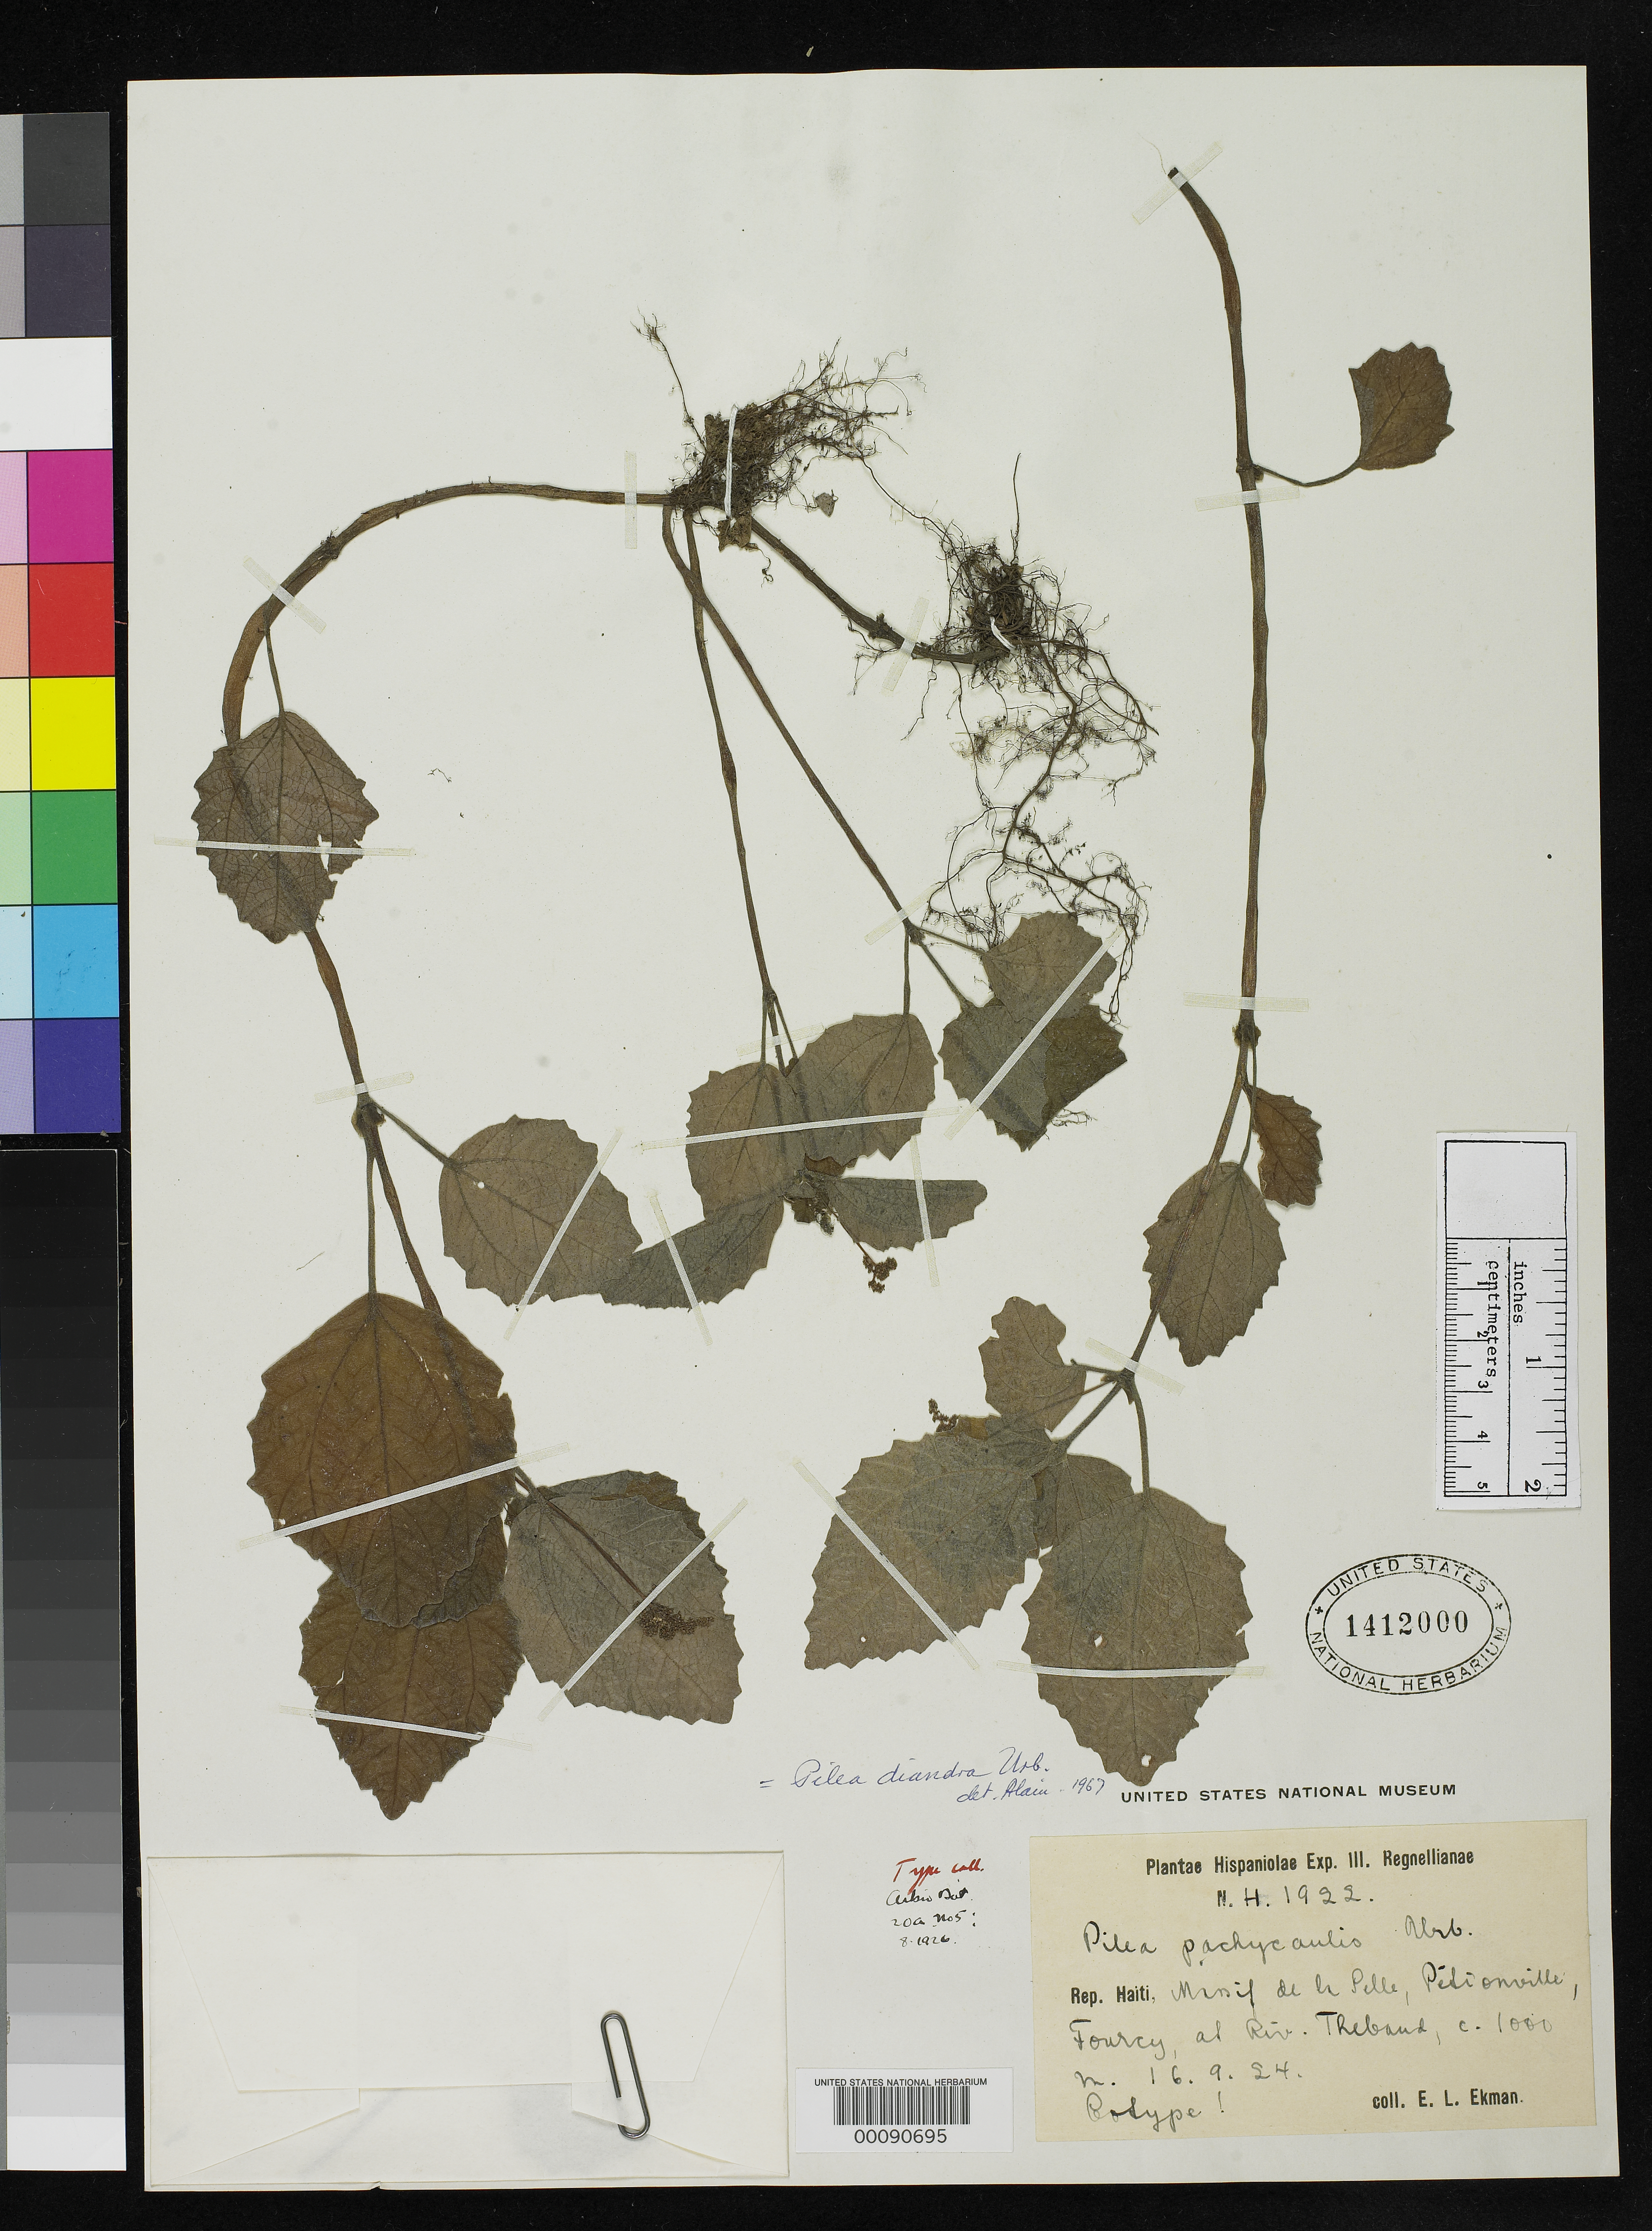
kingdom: Plantae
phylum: Tracheophyta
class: Magnoliopsida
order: Rosales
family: Urticaceae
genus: Pilea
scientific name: Pilea pachycaulis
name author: Urb.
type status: Isotype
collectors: E. L. Ekman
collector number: H 1922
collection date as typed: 16 Sep 1924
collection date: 1924-09-16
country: Haiti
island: Hispaniola Island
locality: Massif de La Selle.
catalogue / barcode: US 1412000